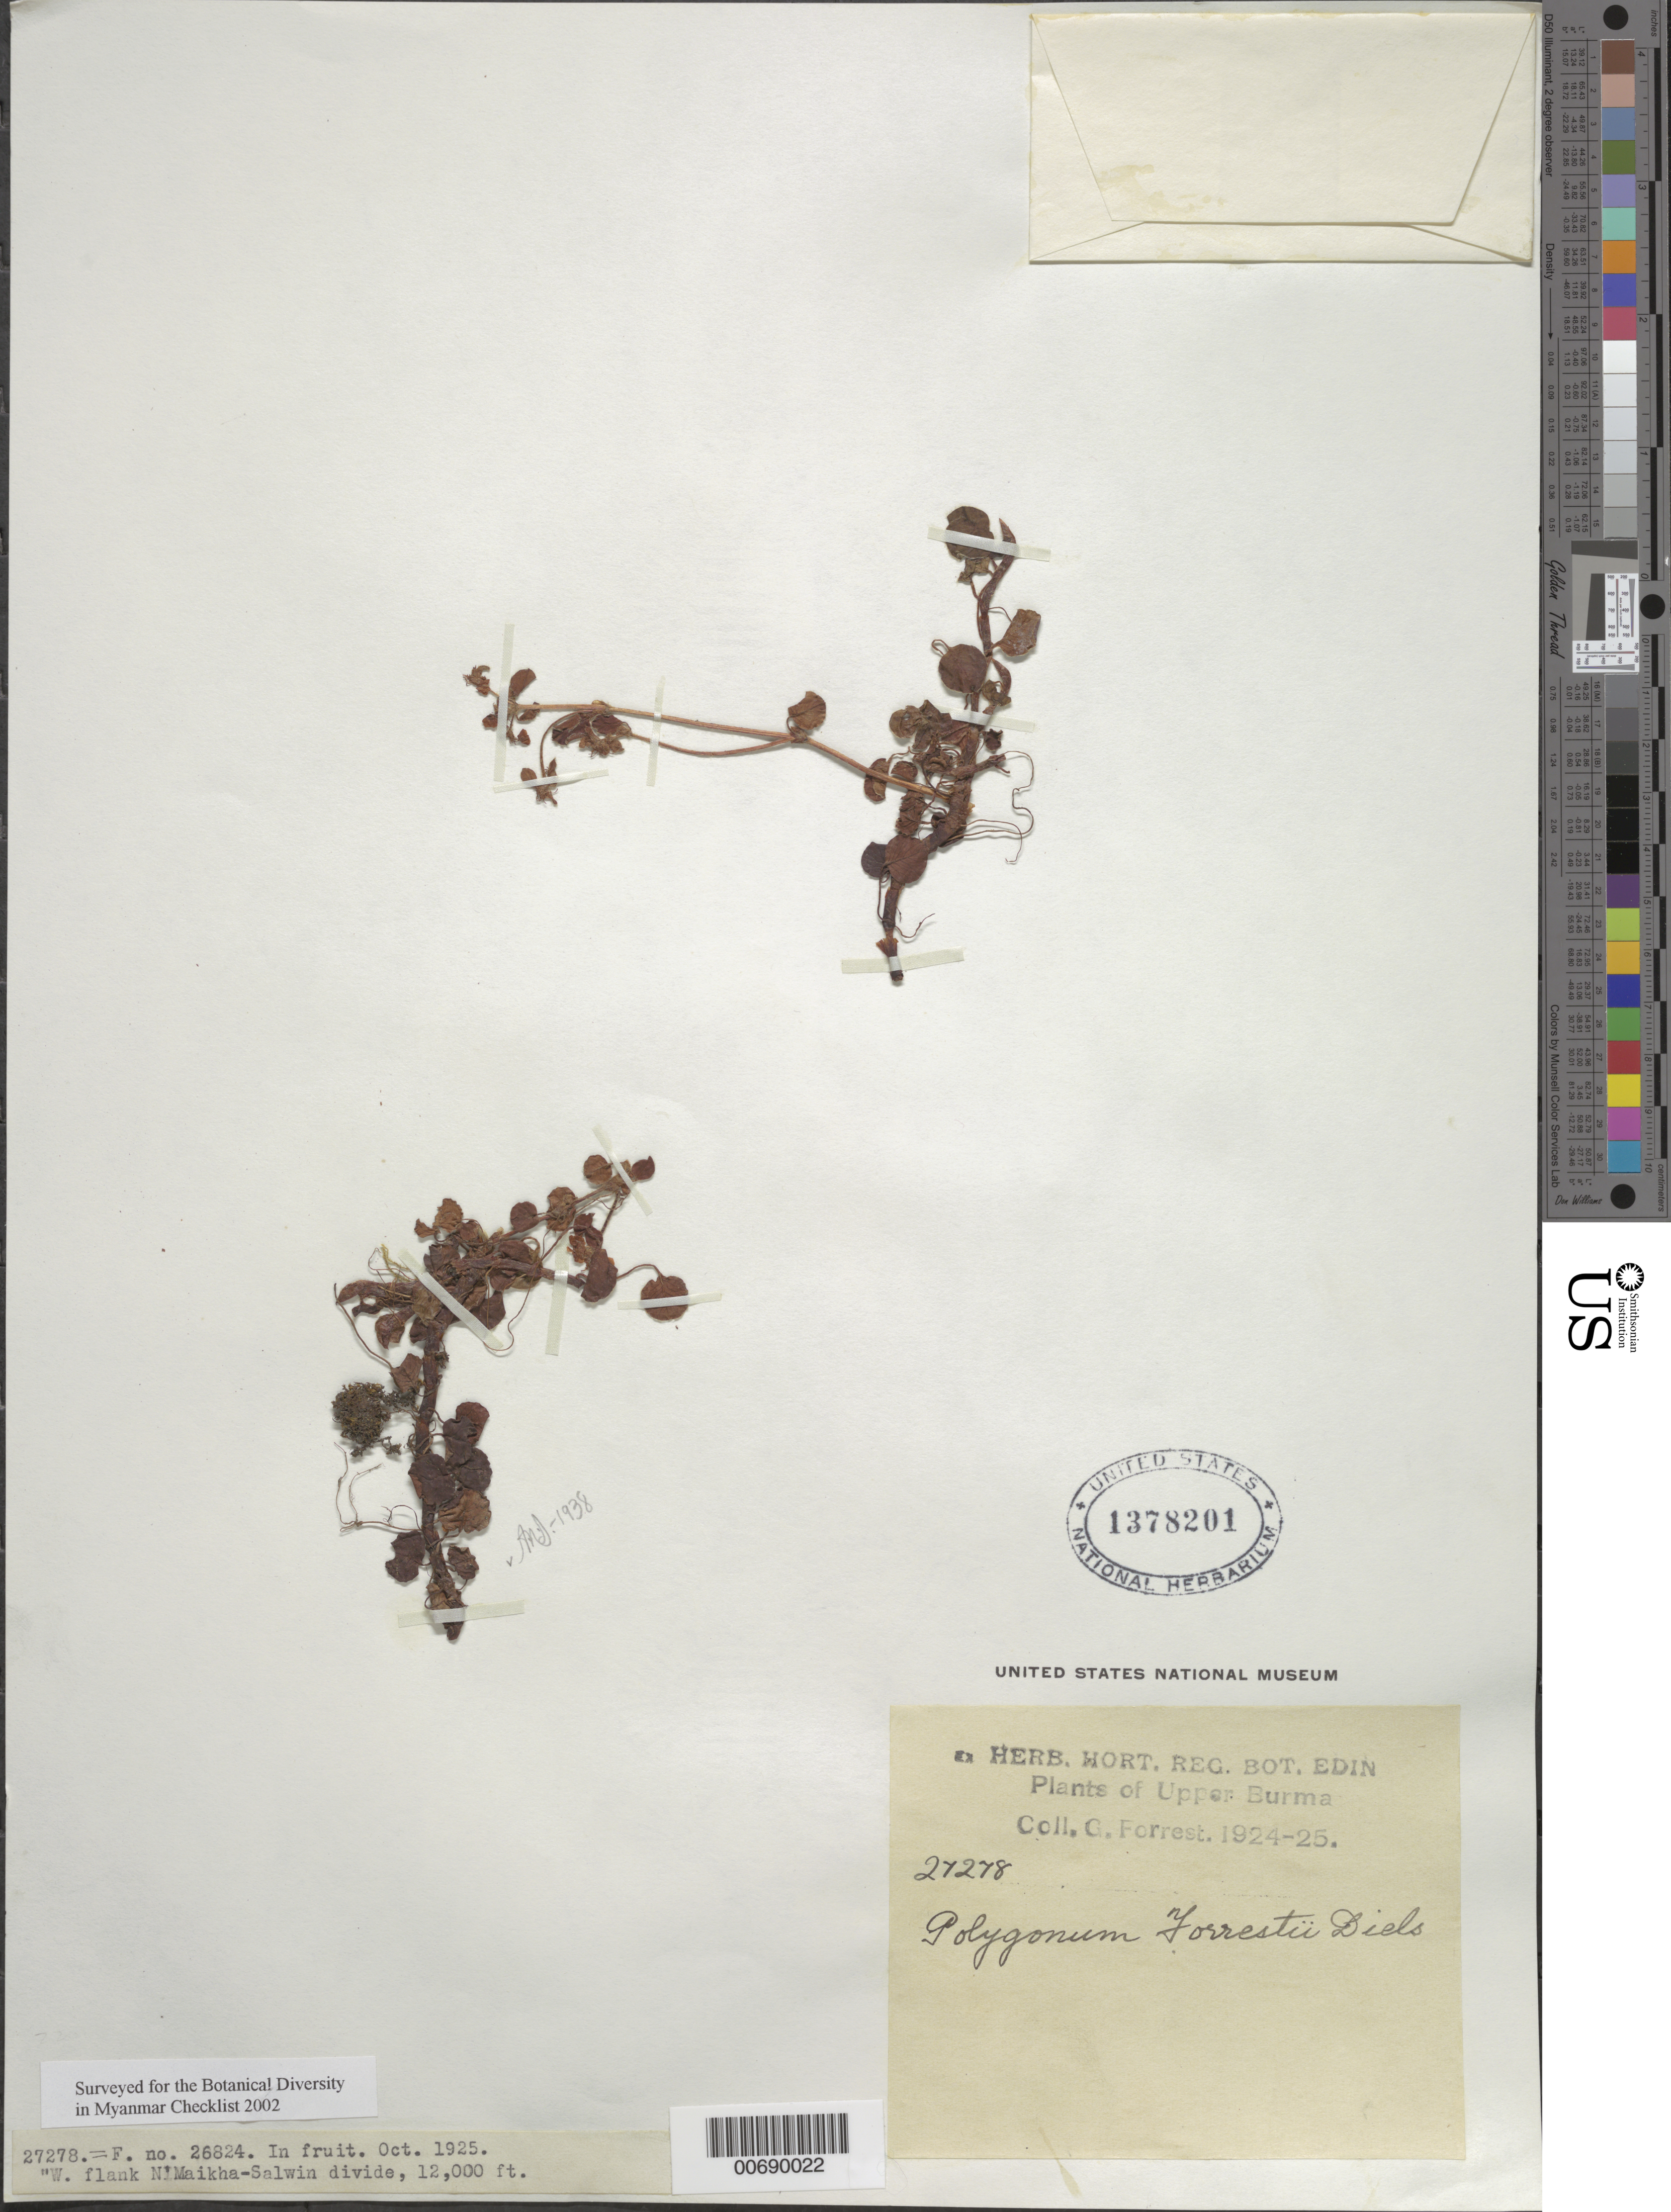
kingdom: Plantae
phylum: Tracheophyta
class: Magnoliopsida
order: Caryophyllales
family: Polygonaceae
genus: Koenigia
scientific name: Koenigia forrestii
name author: (Diels) T.M. Schust. & Měsíček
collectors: G. Forrest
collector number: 27278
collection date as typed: Oct 1925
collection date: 1925-10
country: Myanmar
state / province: Kachin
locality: W. Flank of N'Maikha-Salwin divide.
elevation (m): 3658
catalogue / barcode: US 1378201